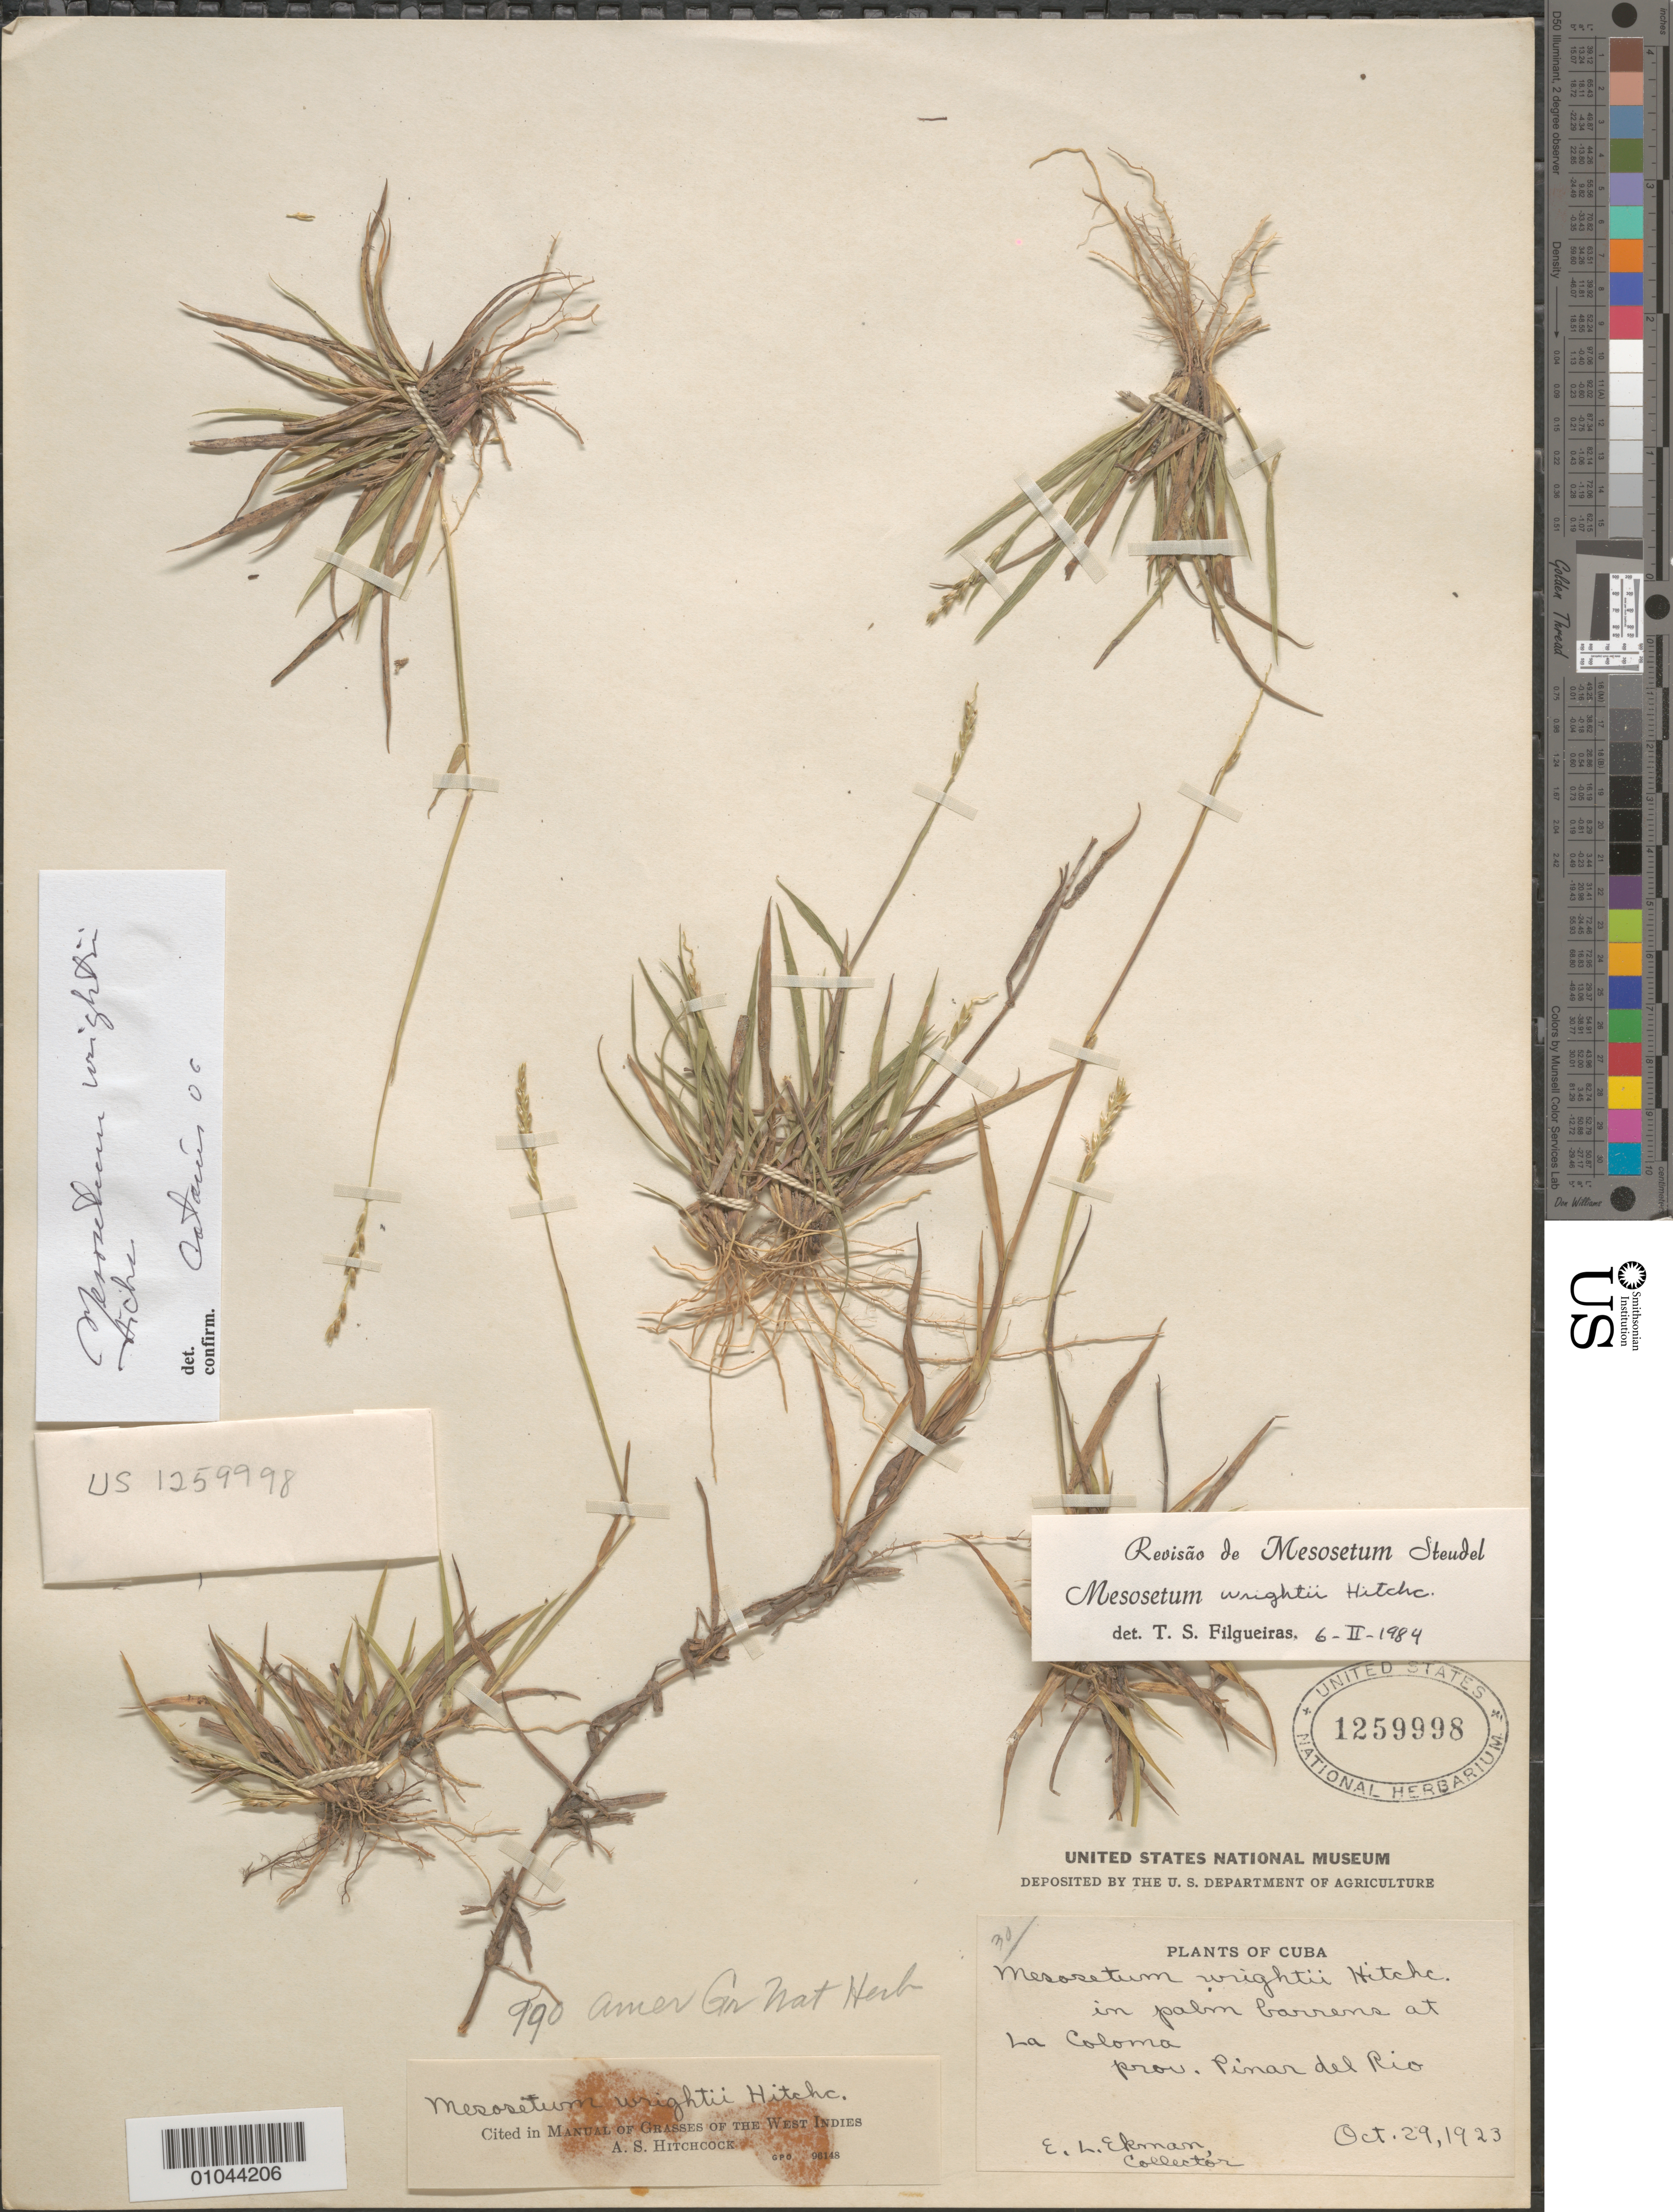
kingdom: Plantae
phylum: Tracheophyta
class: Liliopsida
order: Poales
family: Poaceae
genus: Mesosetum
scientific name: Mesosetum loliiforme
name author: (Hochst. ex Steud.) Chase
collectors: E. L. Ekman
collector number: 990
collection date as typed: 29 Oct 1923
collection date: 1923-10-29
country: Cuba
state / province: Pinar del Rio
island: Cuba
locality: La Coloma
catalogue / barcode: US 1259998